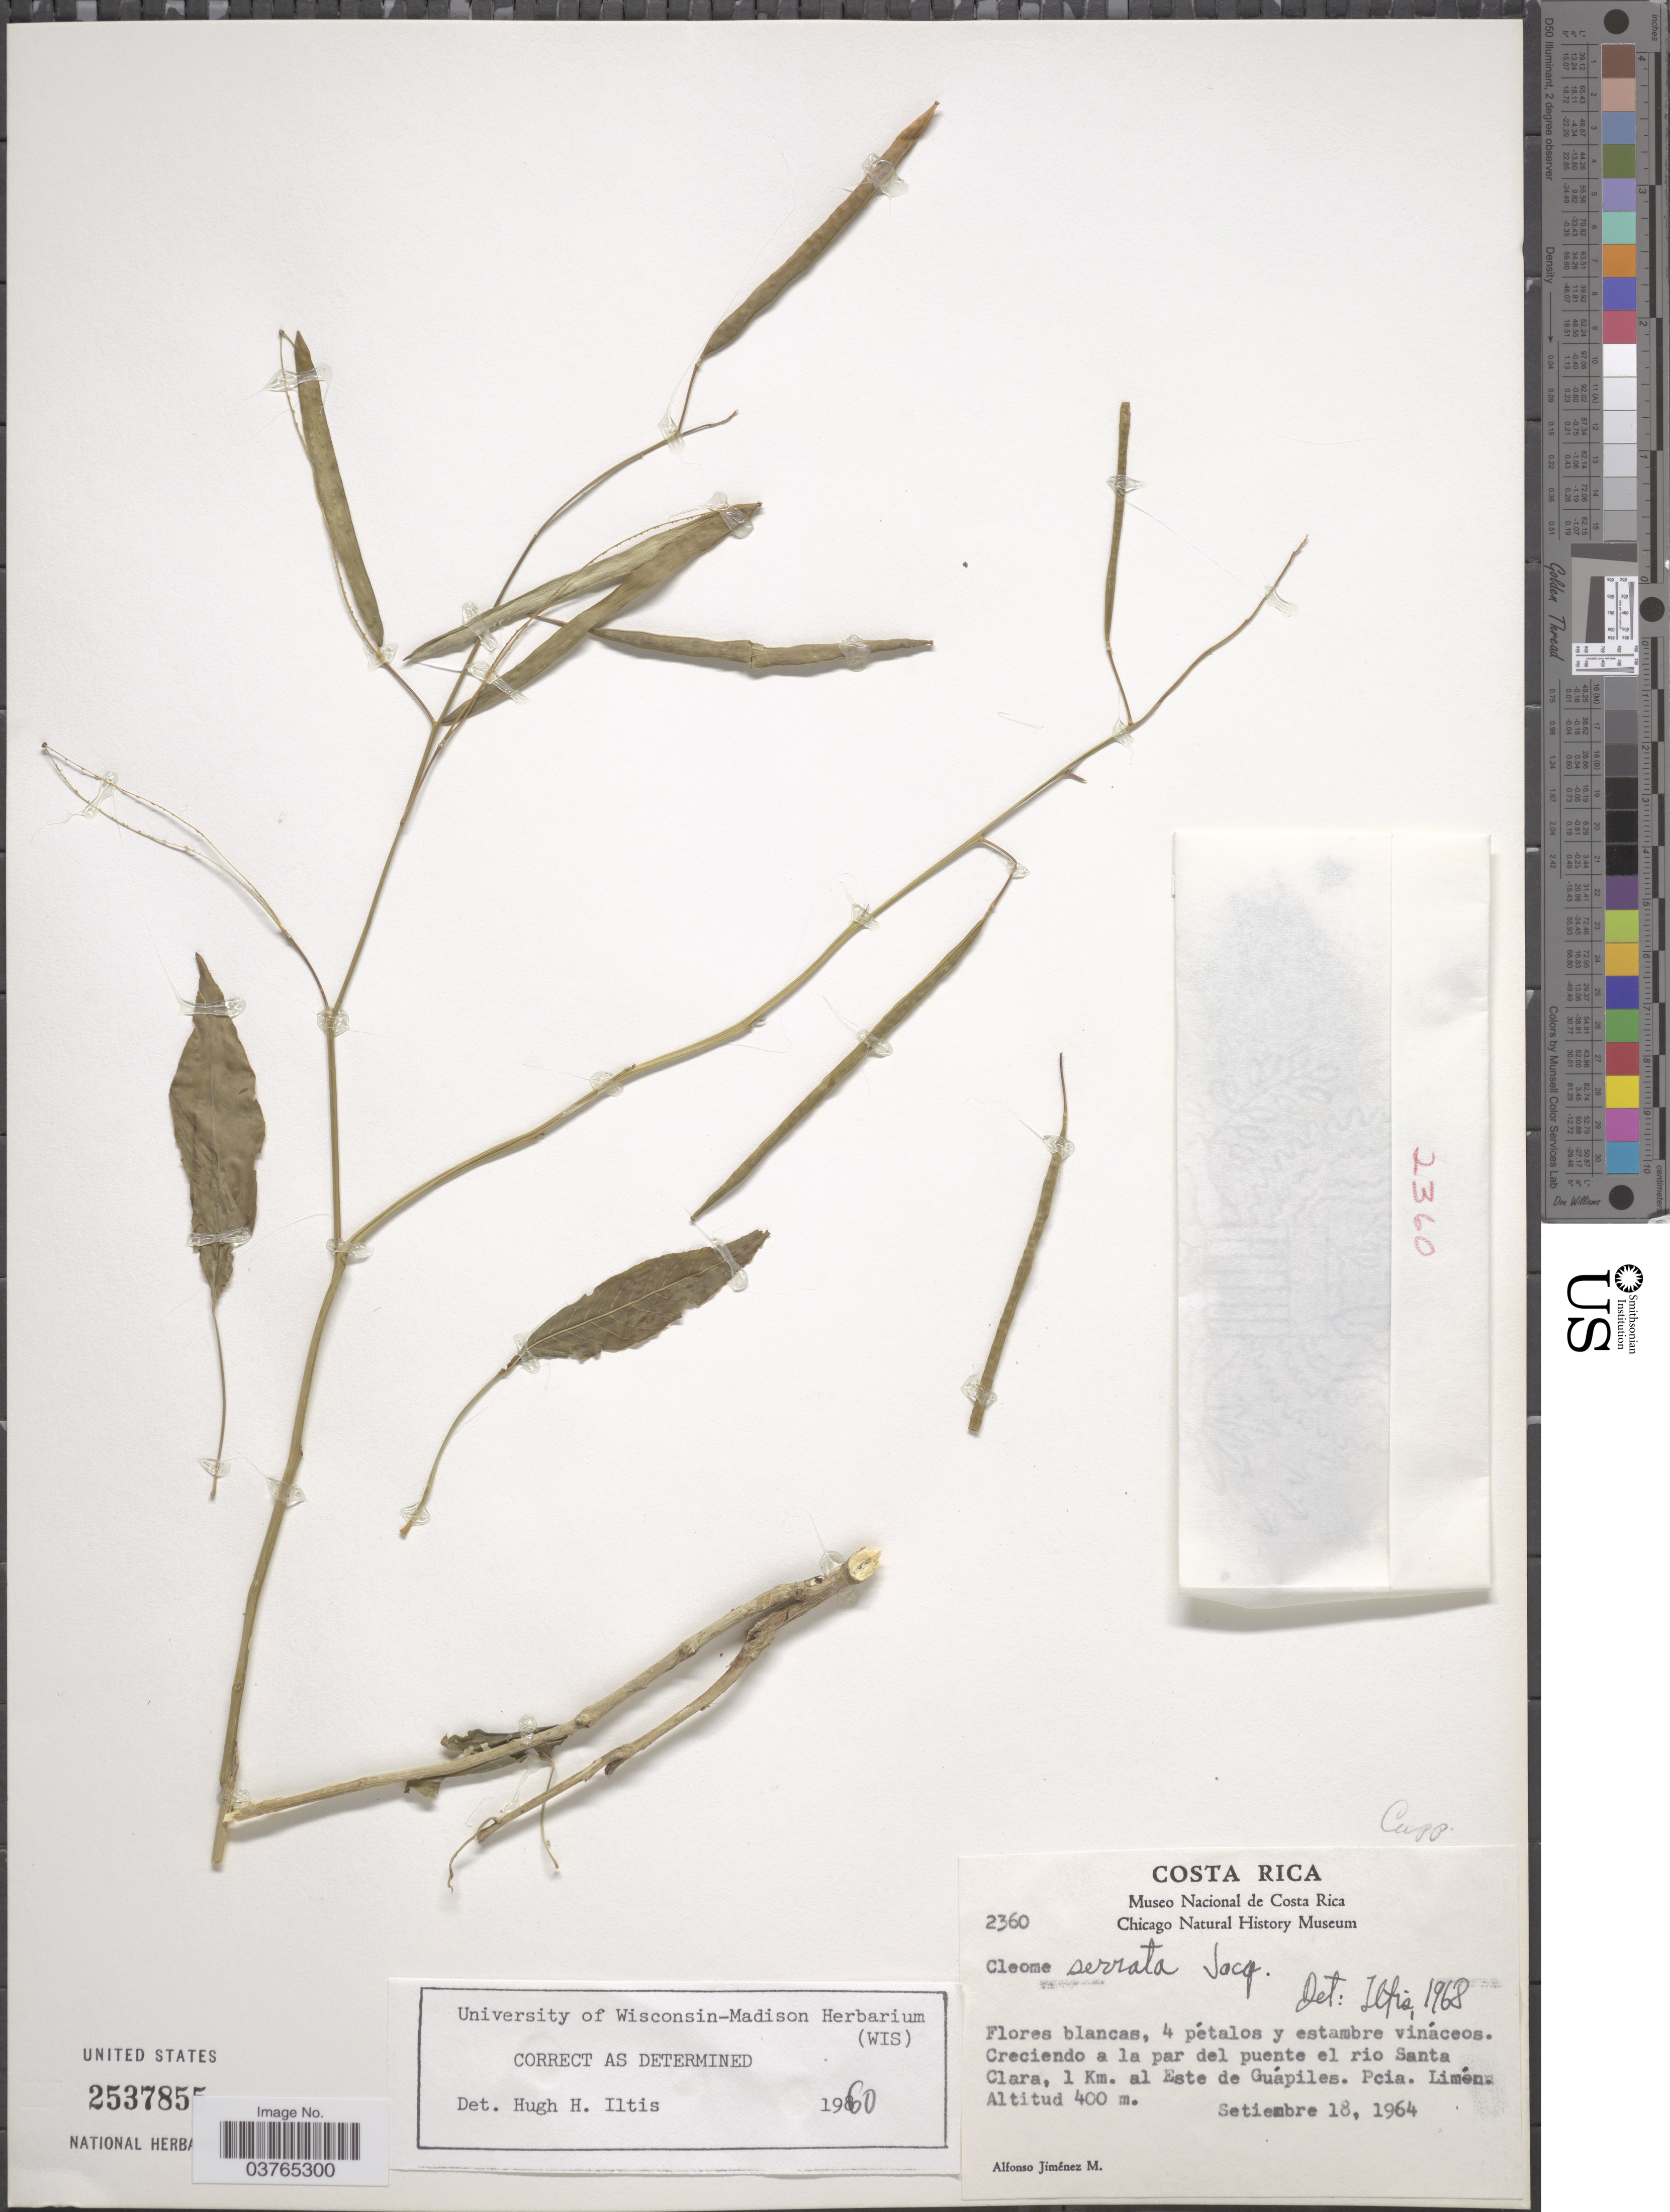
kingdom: Plantae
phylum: Tracheophyta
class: Magnoliopsida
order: Brassicales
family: Cleomaceae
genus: Cleoserrata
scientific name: Cleoserrata serrata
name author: (Jacq.) Iltis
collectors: A. Jimenez M.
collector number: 2360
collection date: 1964-09-18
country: Costa Rica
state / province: Limón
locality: Creciendo a la par del puente el rio Santa Clara, 1 Km. al Este de Guápiles. Pcia. Limón.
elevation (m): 400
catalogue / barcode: US 2537855